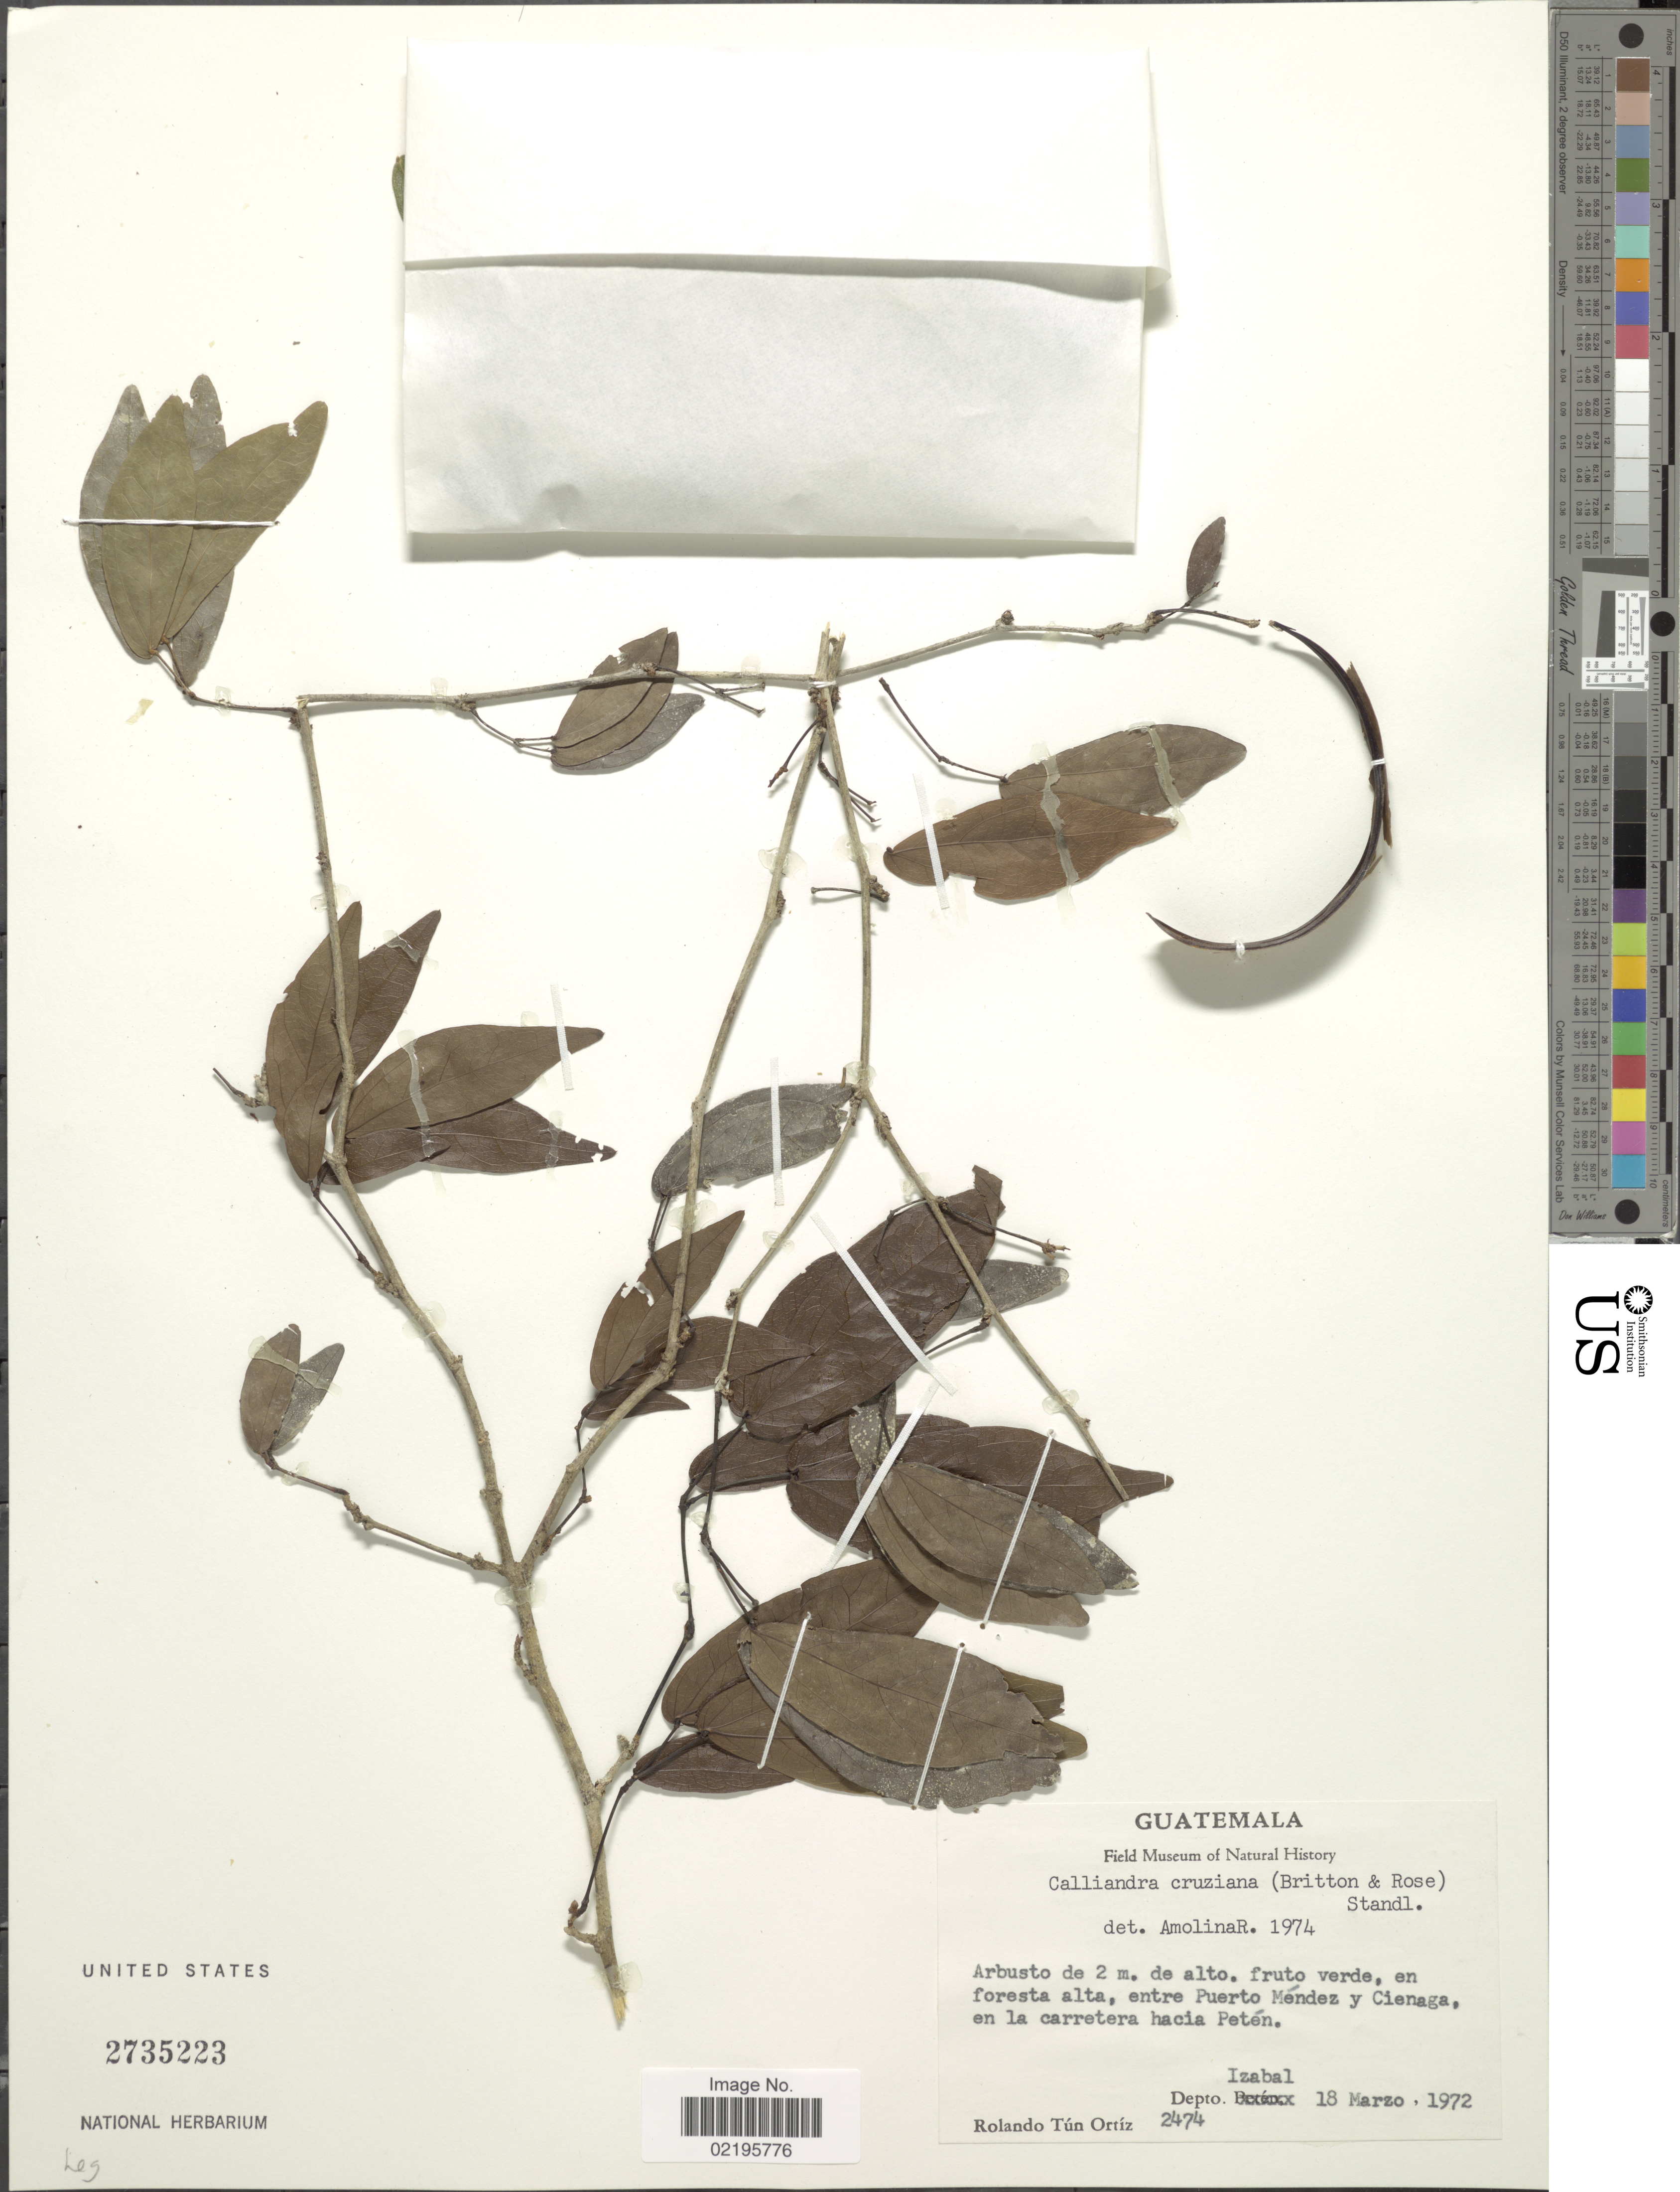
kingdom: Plantae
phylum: Tracheophyta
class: Magnoliopsida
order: Fabales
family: Fabaceae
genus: Calliandra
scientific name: Calliandra cruziana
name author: (Britton) Standl.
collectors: R. Tún Ortíz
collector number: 2474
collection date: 1972-03-18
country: Guatemala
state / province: Izabal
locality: Entre Puerto Mendez y Cienaga, en la carretera hacia Peten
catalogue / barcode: US 2735223